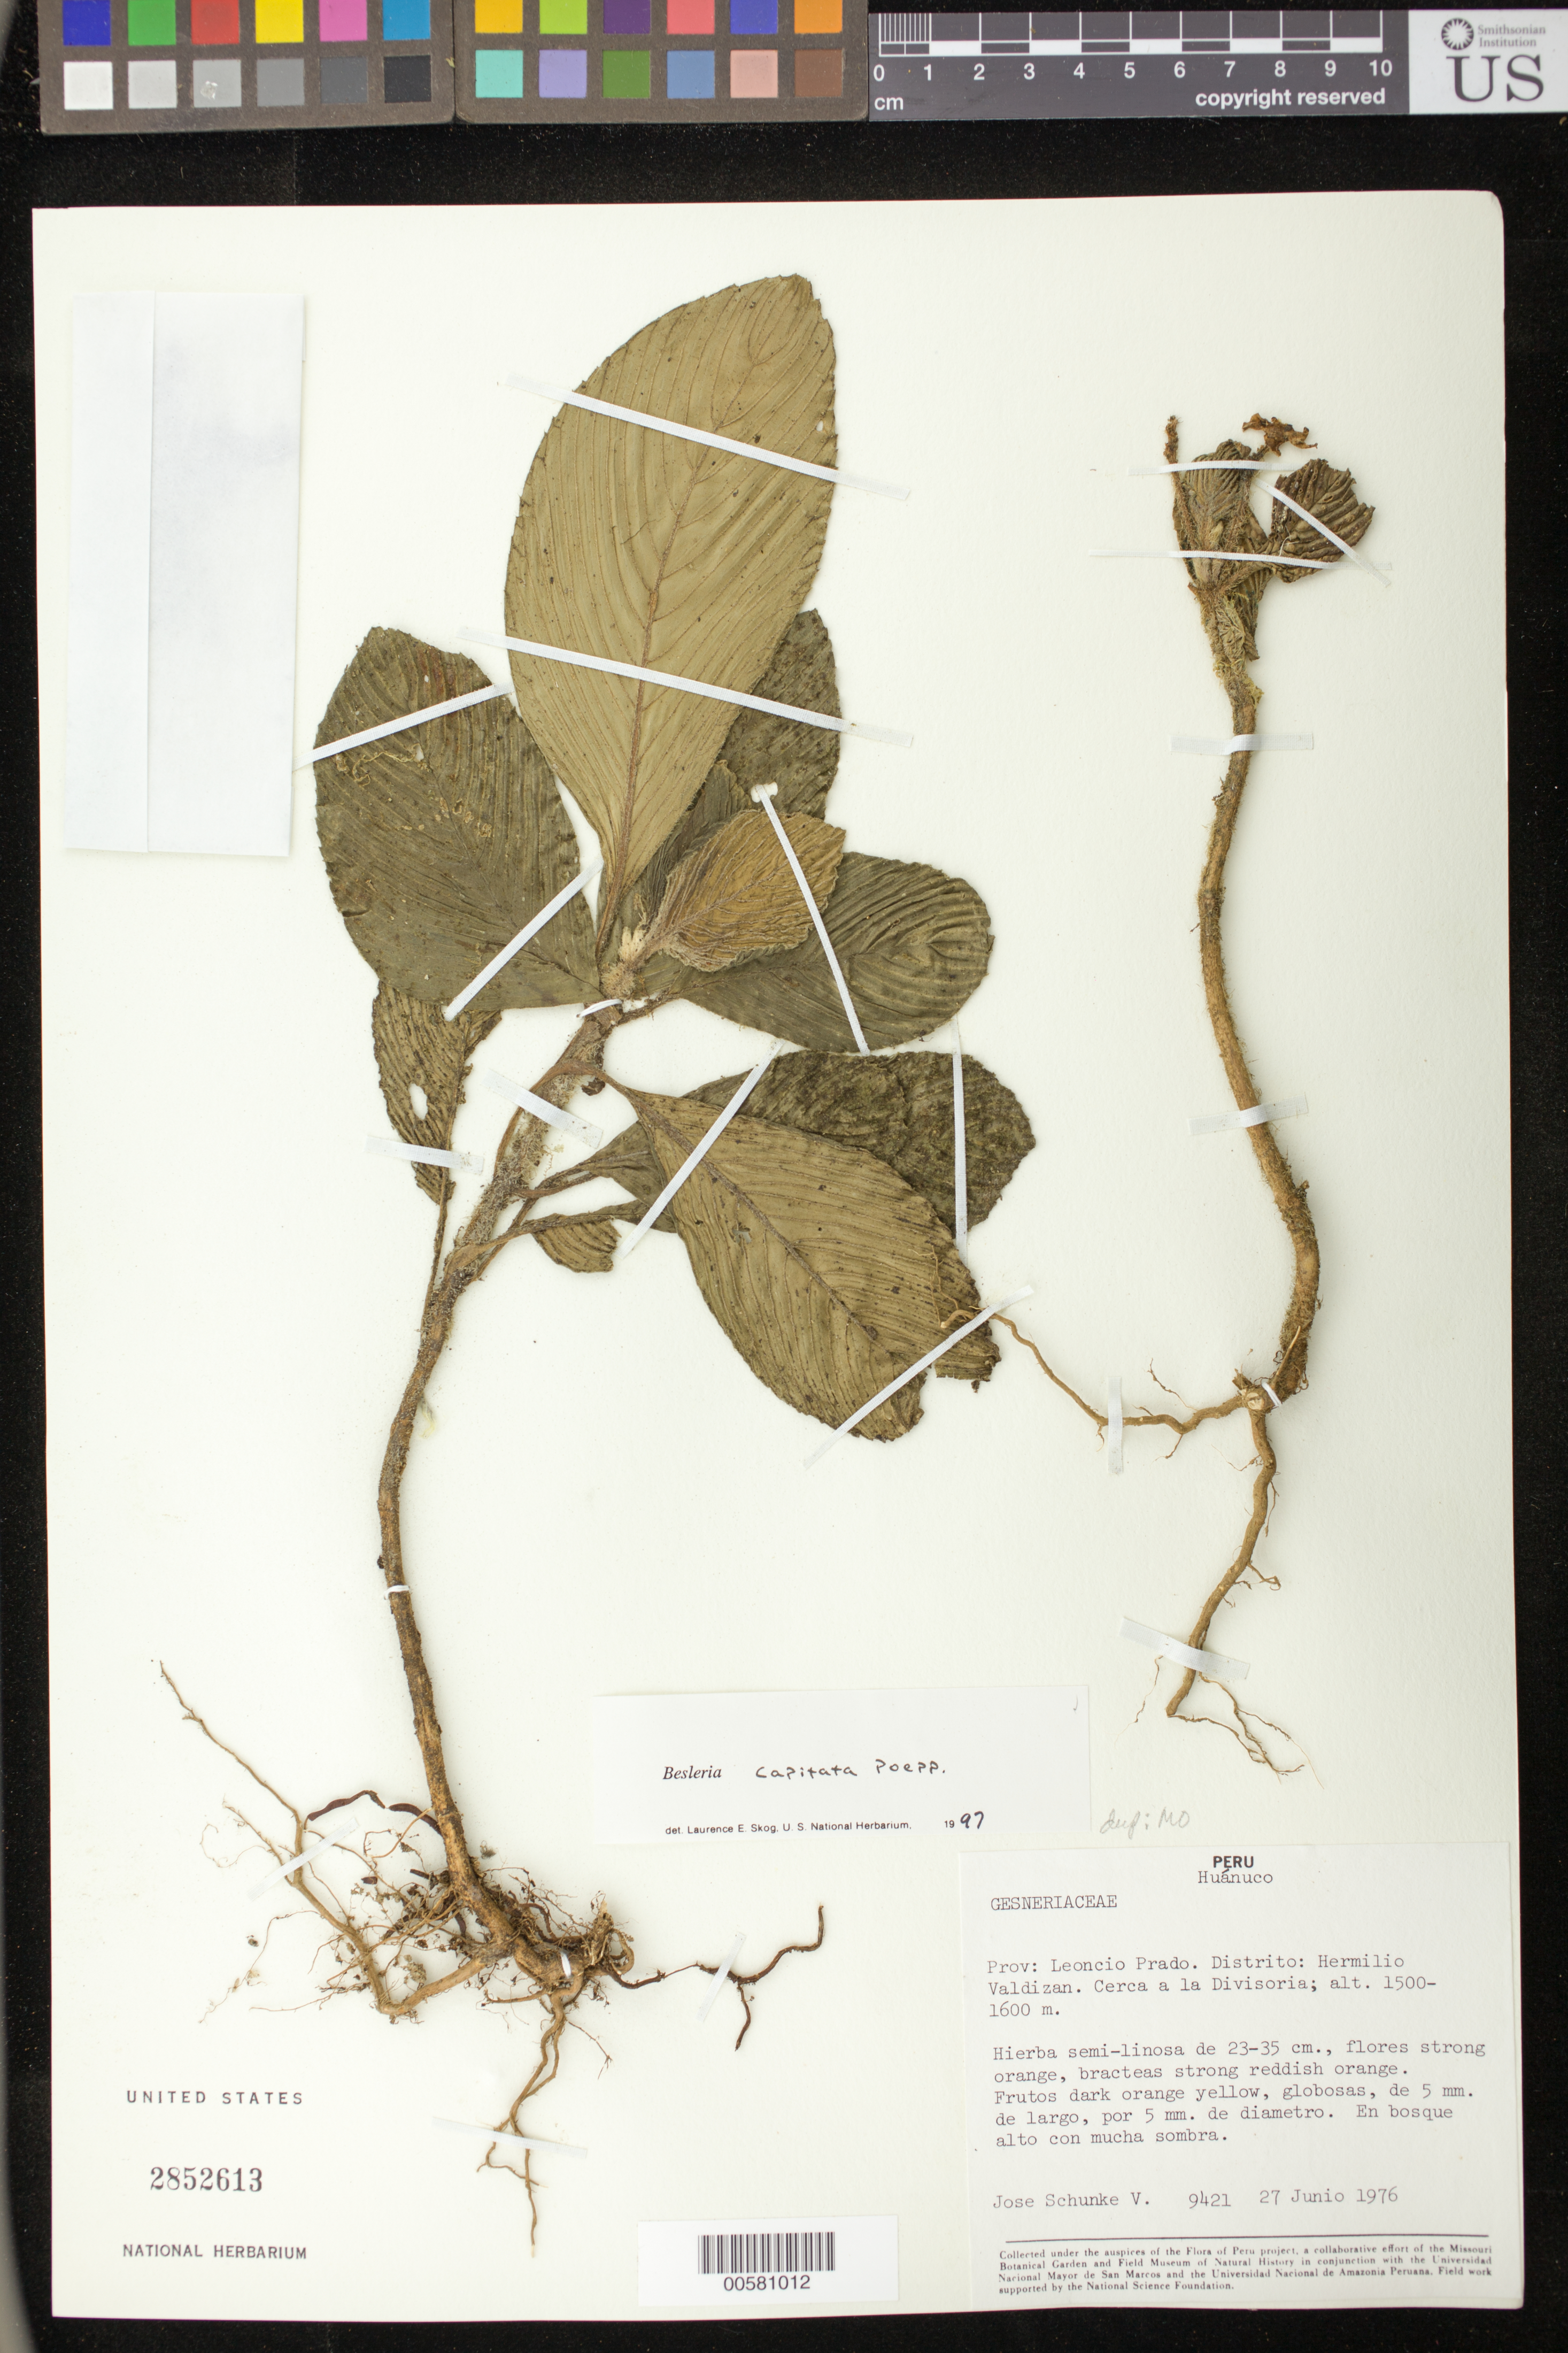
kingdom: Plantae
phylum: Tracheophyta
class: Magnoliopsida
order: Lamiales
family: Gesneriaceae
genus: Besleria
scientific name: Besleria capitata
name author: Poepp.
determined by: Skog, Laurence E.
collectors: J. Schunke Vigo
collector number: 9421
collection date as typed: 27 Jun 1976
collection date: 1976-06-27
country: Peru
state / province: Huánuco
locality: Prov. Leoncio Prado, Dtto. Hermilio Valdizan; cerca a la Divisoria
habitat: En bosque alto con mucha sombra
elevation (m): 1500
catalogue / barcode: US 2852613